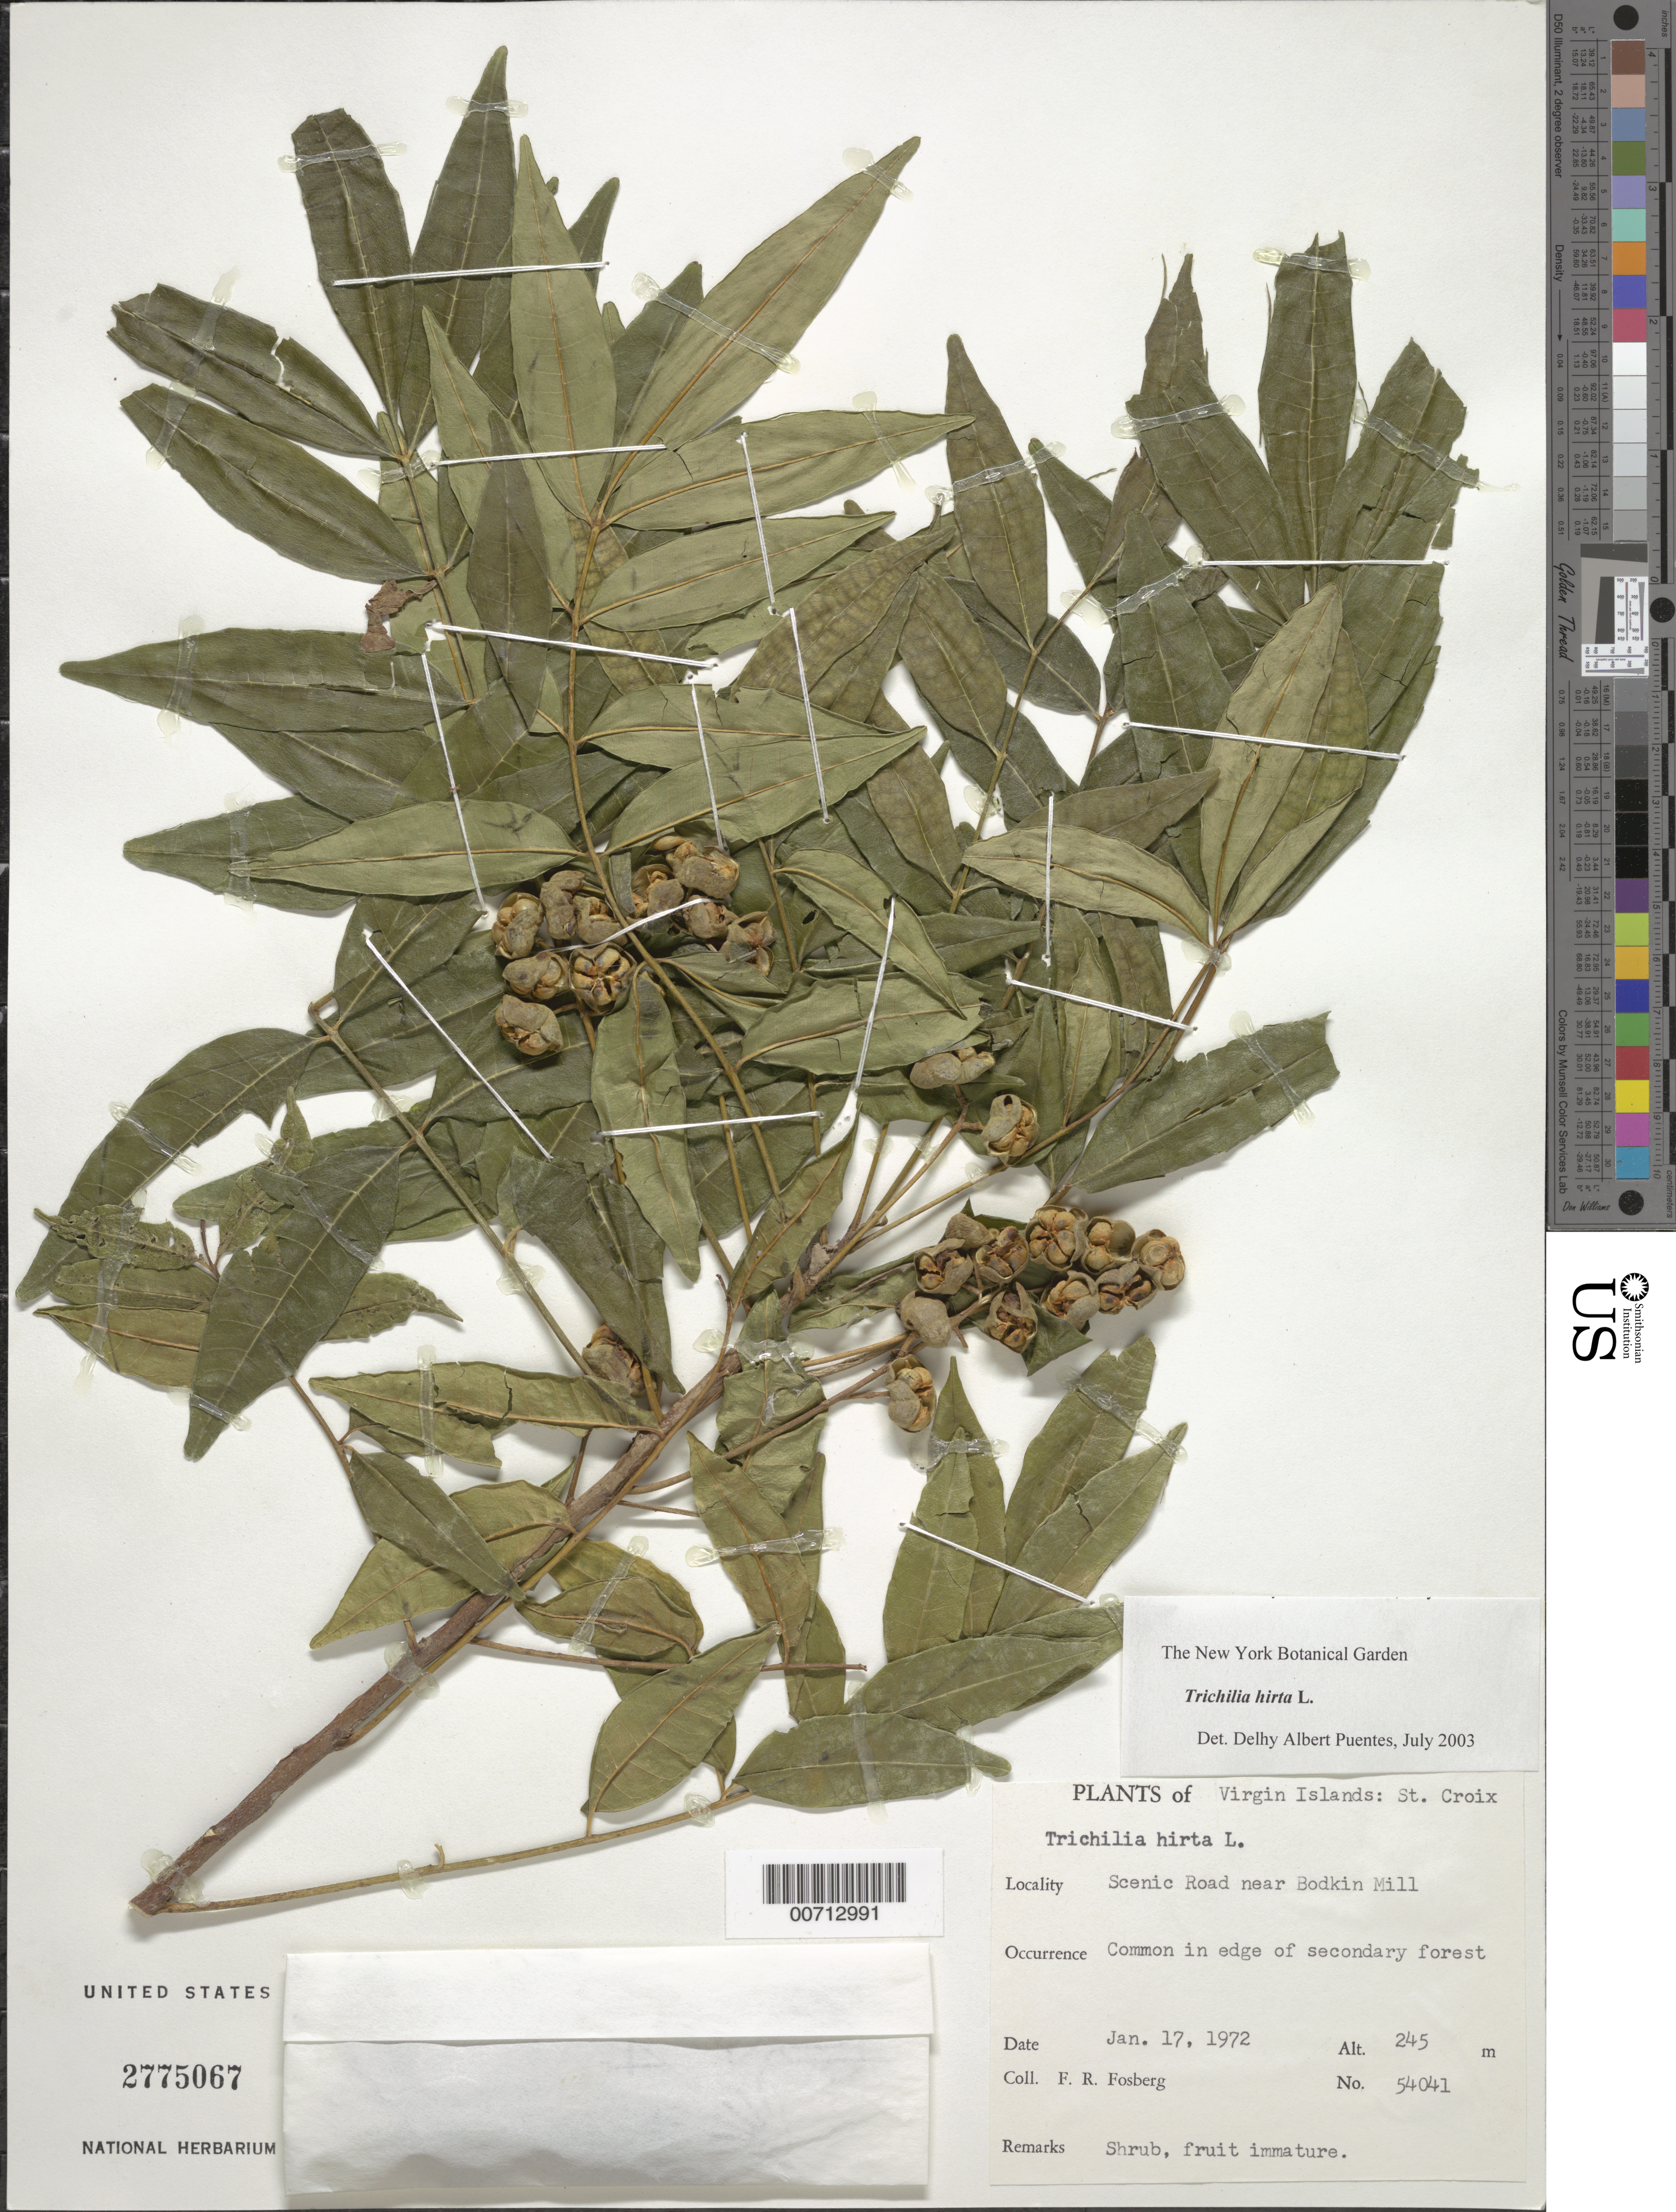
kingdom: Plantae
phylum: Tracheophyta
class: Magnoliopsida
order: Sapindales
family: Meliaceae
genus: Trichilia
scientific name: Trichilia hirta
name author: L.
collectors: F. R. Fosberg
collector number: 54041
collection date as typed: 17 Jan 1972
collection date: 1972-01-17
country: U.S. Virgin Islands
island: St. Croix Island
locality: Scenic Rd near Bodkin Mill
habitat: In edge of secondary forest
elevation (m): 245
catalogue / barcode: US 2775067